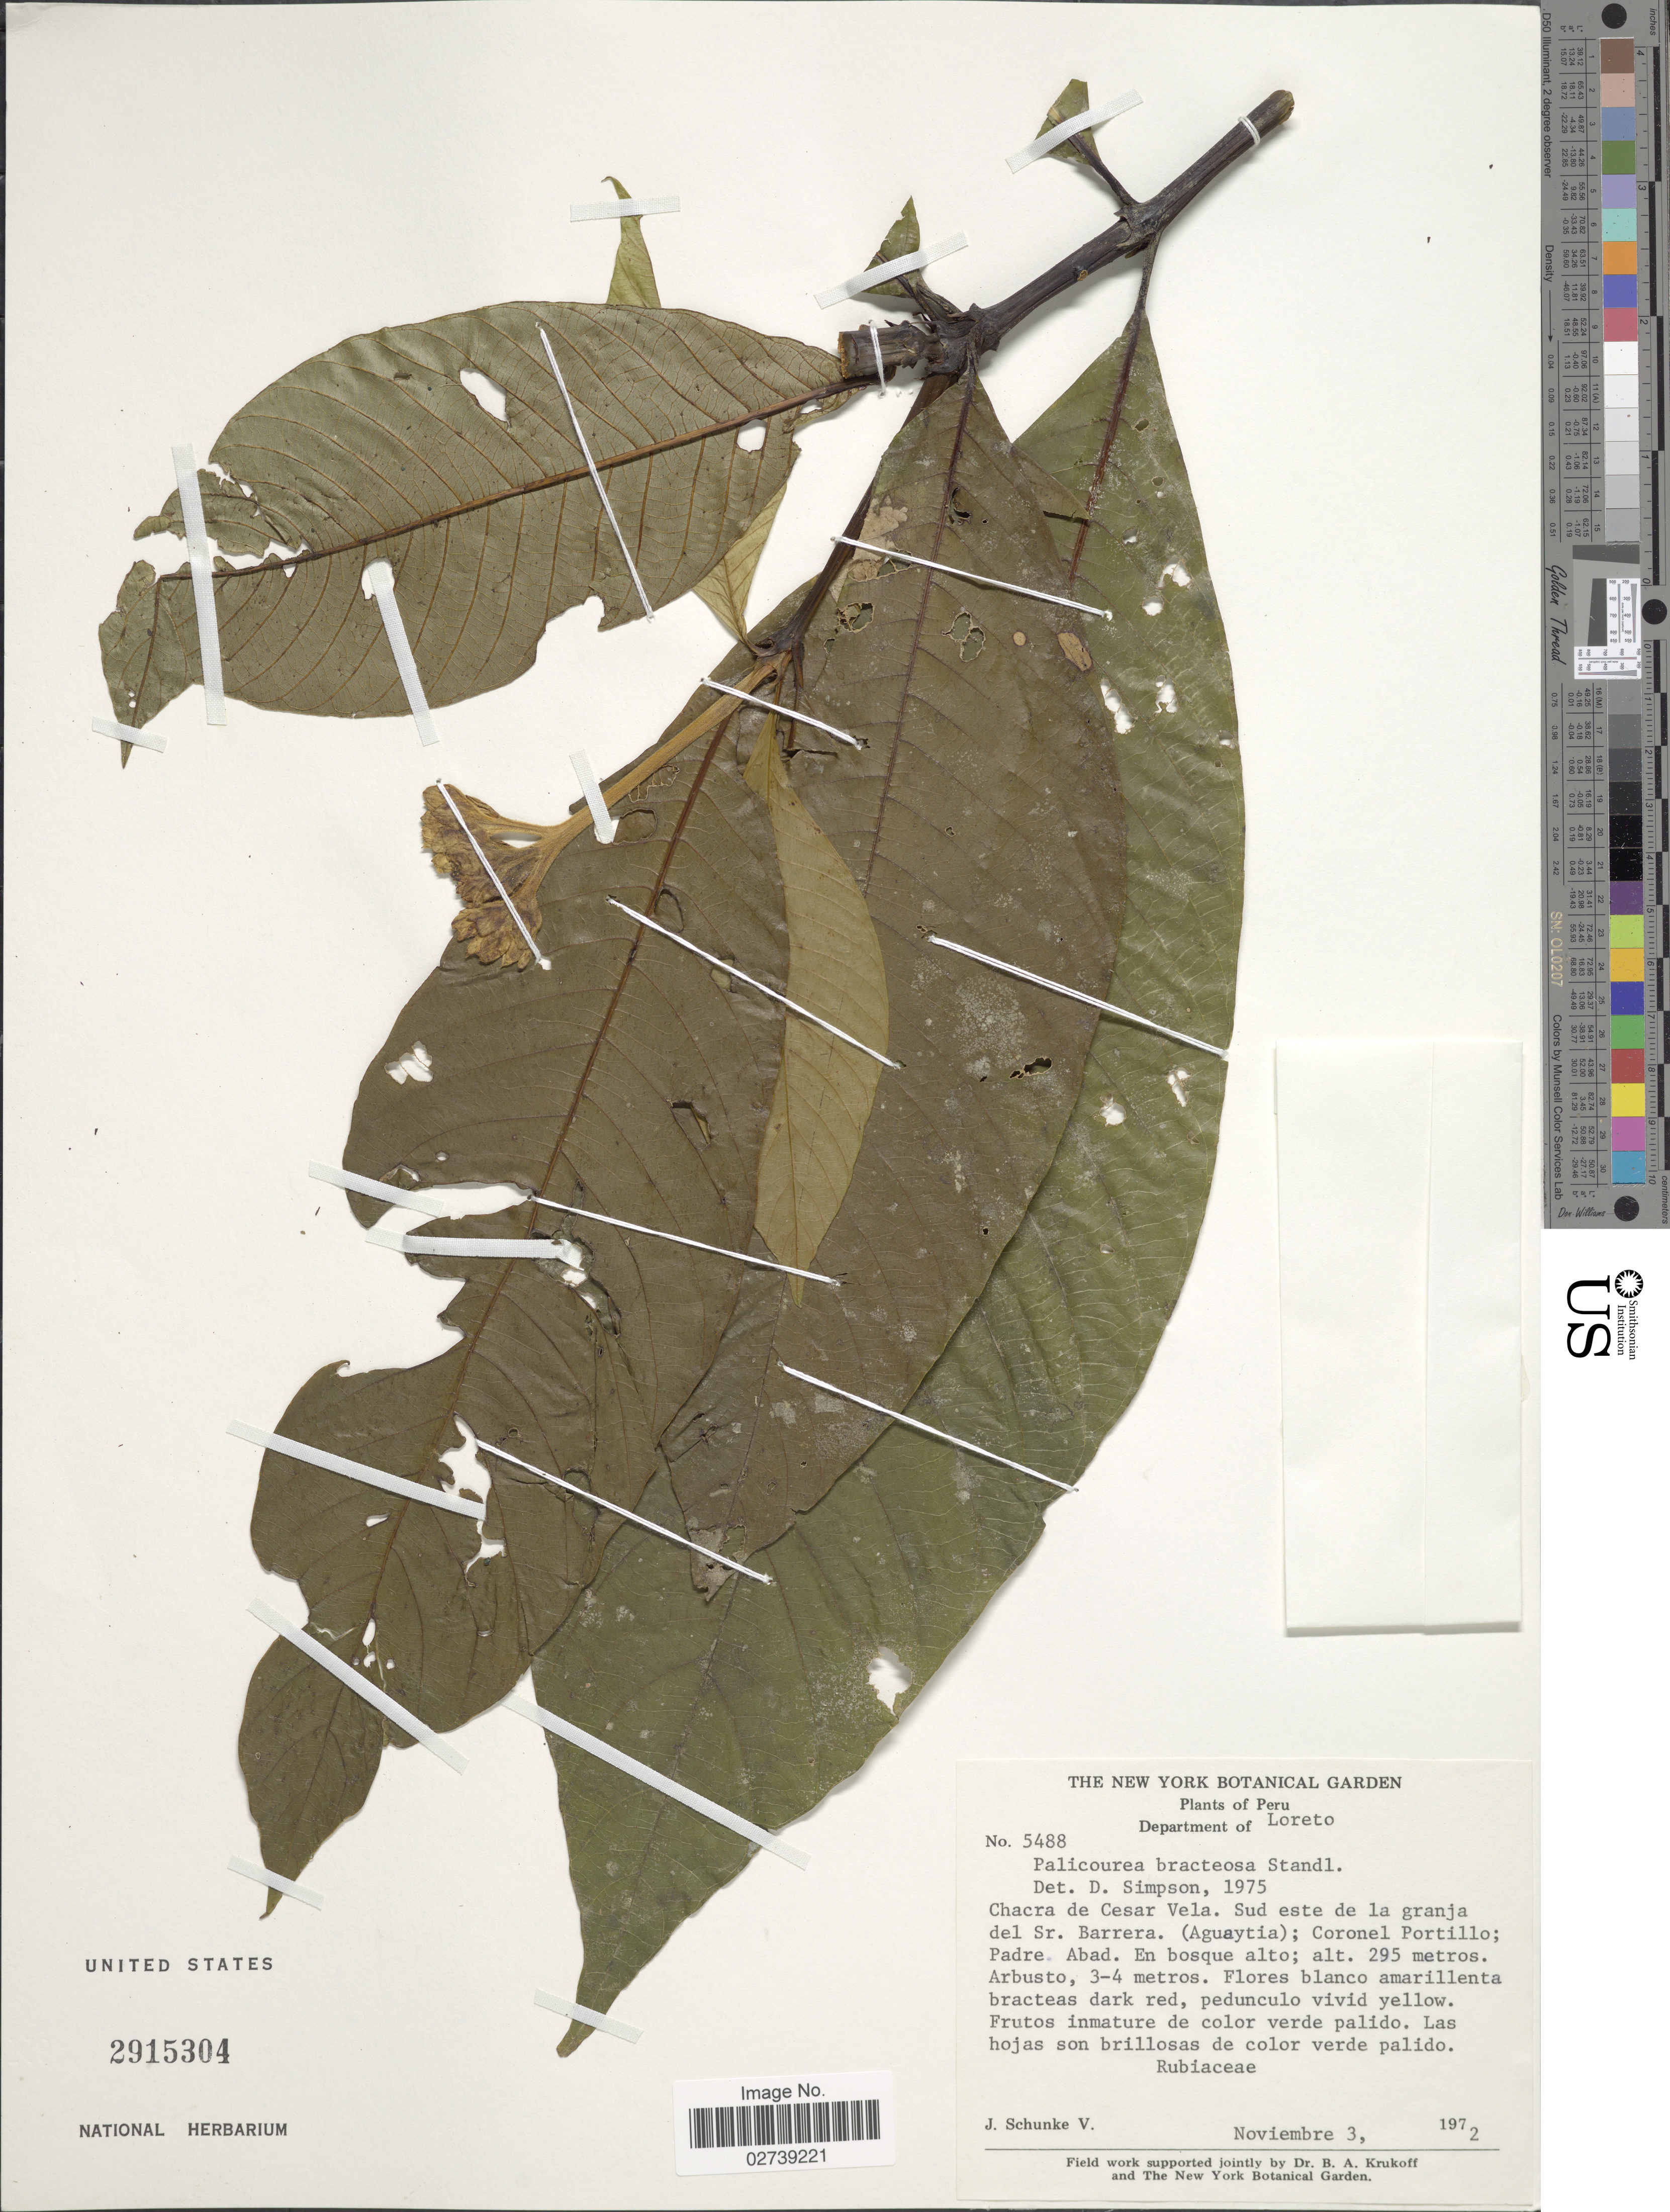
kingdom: Plantae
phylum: Tracheophyta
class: Magnoliopsida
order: Gentianales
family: Rubiaceae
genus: Palicourea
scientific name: Palicourea bracteosa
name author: Standl.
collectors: J. Schunke Vigo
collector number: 5488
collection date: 1972-11-03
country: Peru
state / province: Loreto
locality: Chacra de Cesar Vela. Sud este de la granja del Sr. Barrera (Aguaytia); Coronel Portillo; Padre Abad.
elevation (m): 295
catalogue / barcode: US 2915304